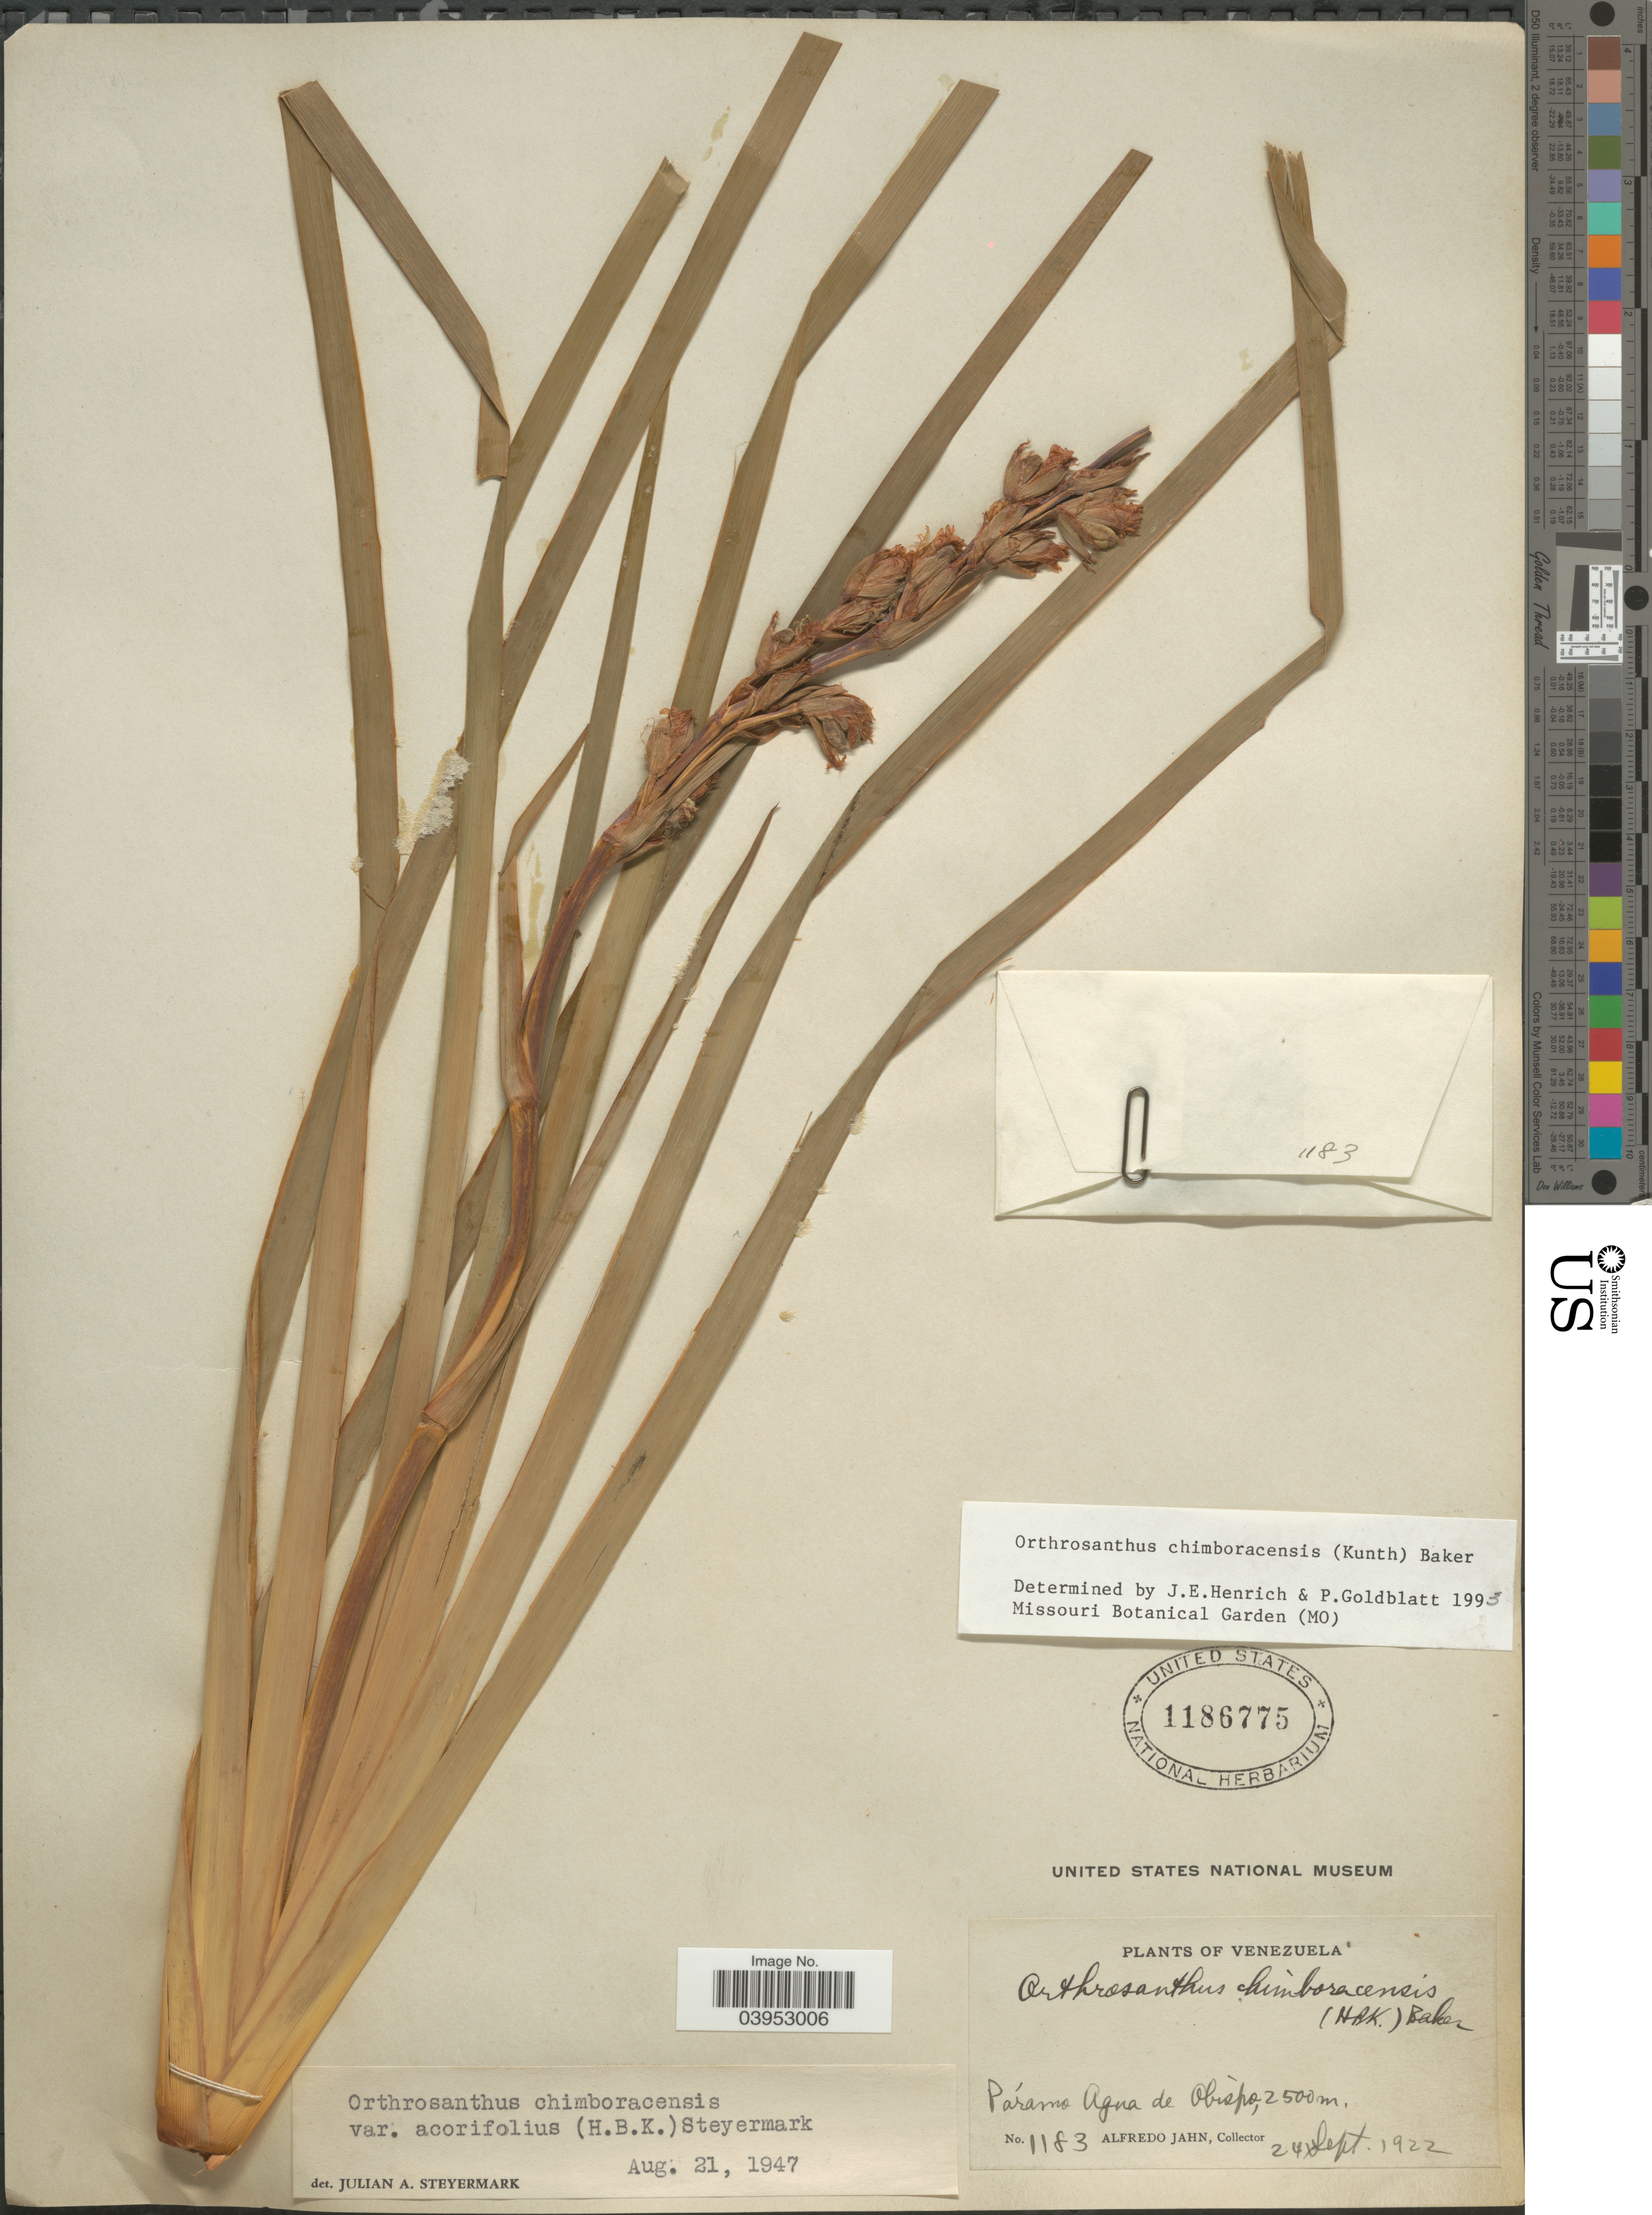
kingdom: Plantae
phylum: Tracheophyta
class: Liliopsida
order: Asparagales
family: Iridaceae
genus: Orthrosanthus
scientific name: Orthrosanthus chimboracensis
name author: (Kunth) Baker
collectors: A. Jahn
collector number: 1183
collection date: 1922-09-24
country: Venezuela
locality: Páramo Agna de Obispo.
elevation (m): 2500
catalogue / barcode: US 1186775